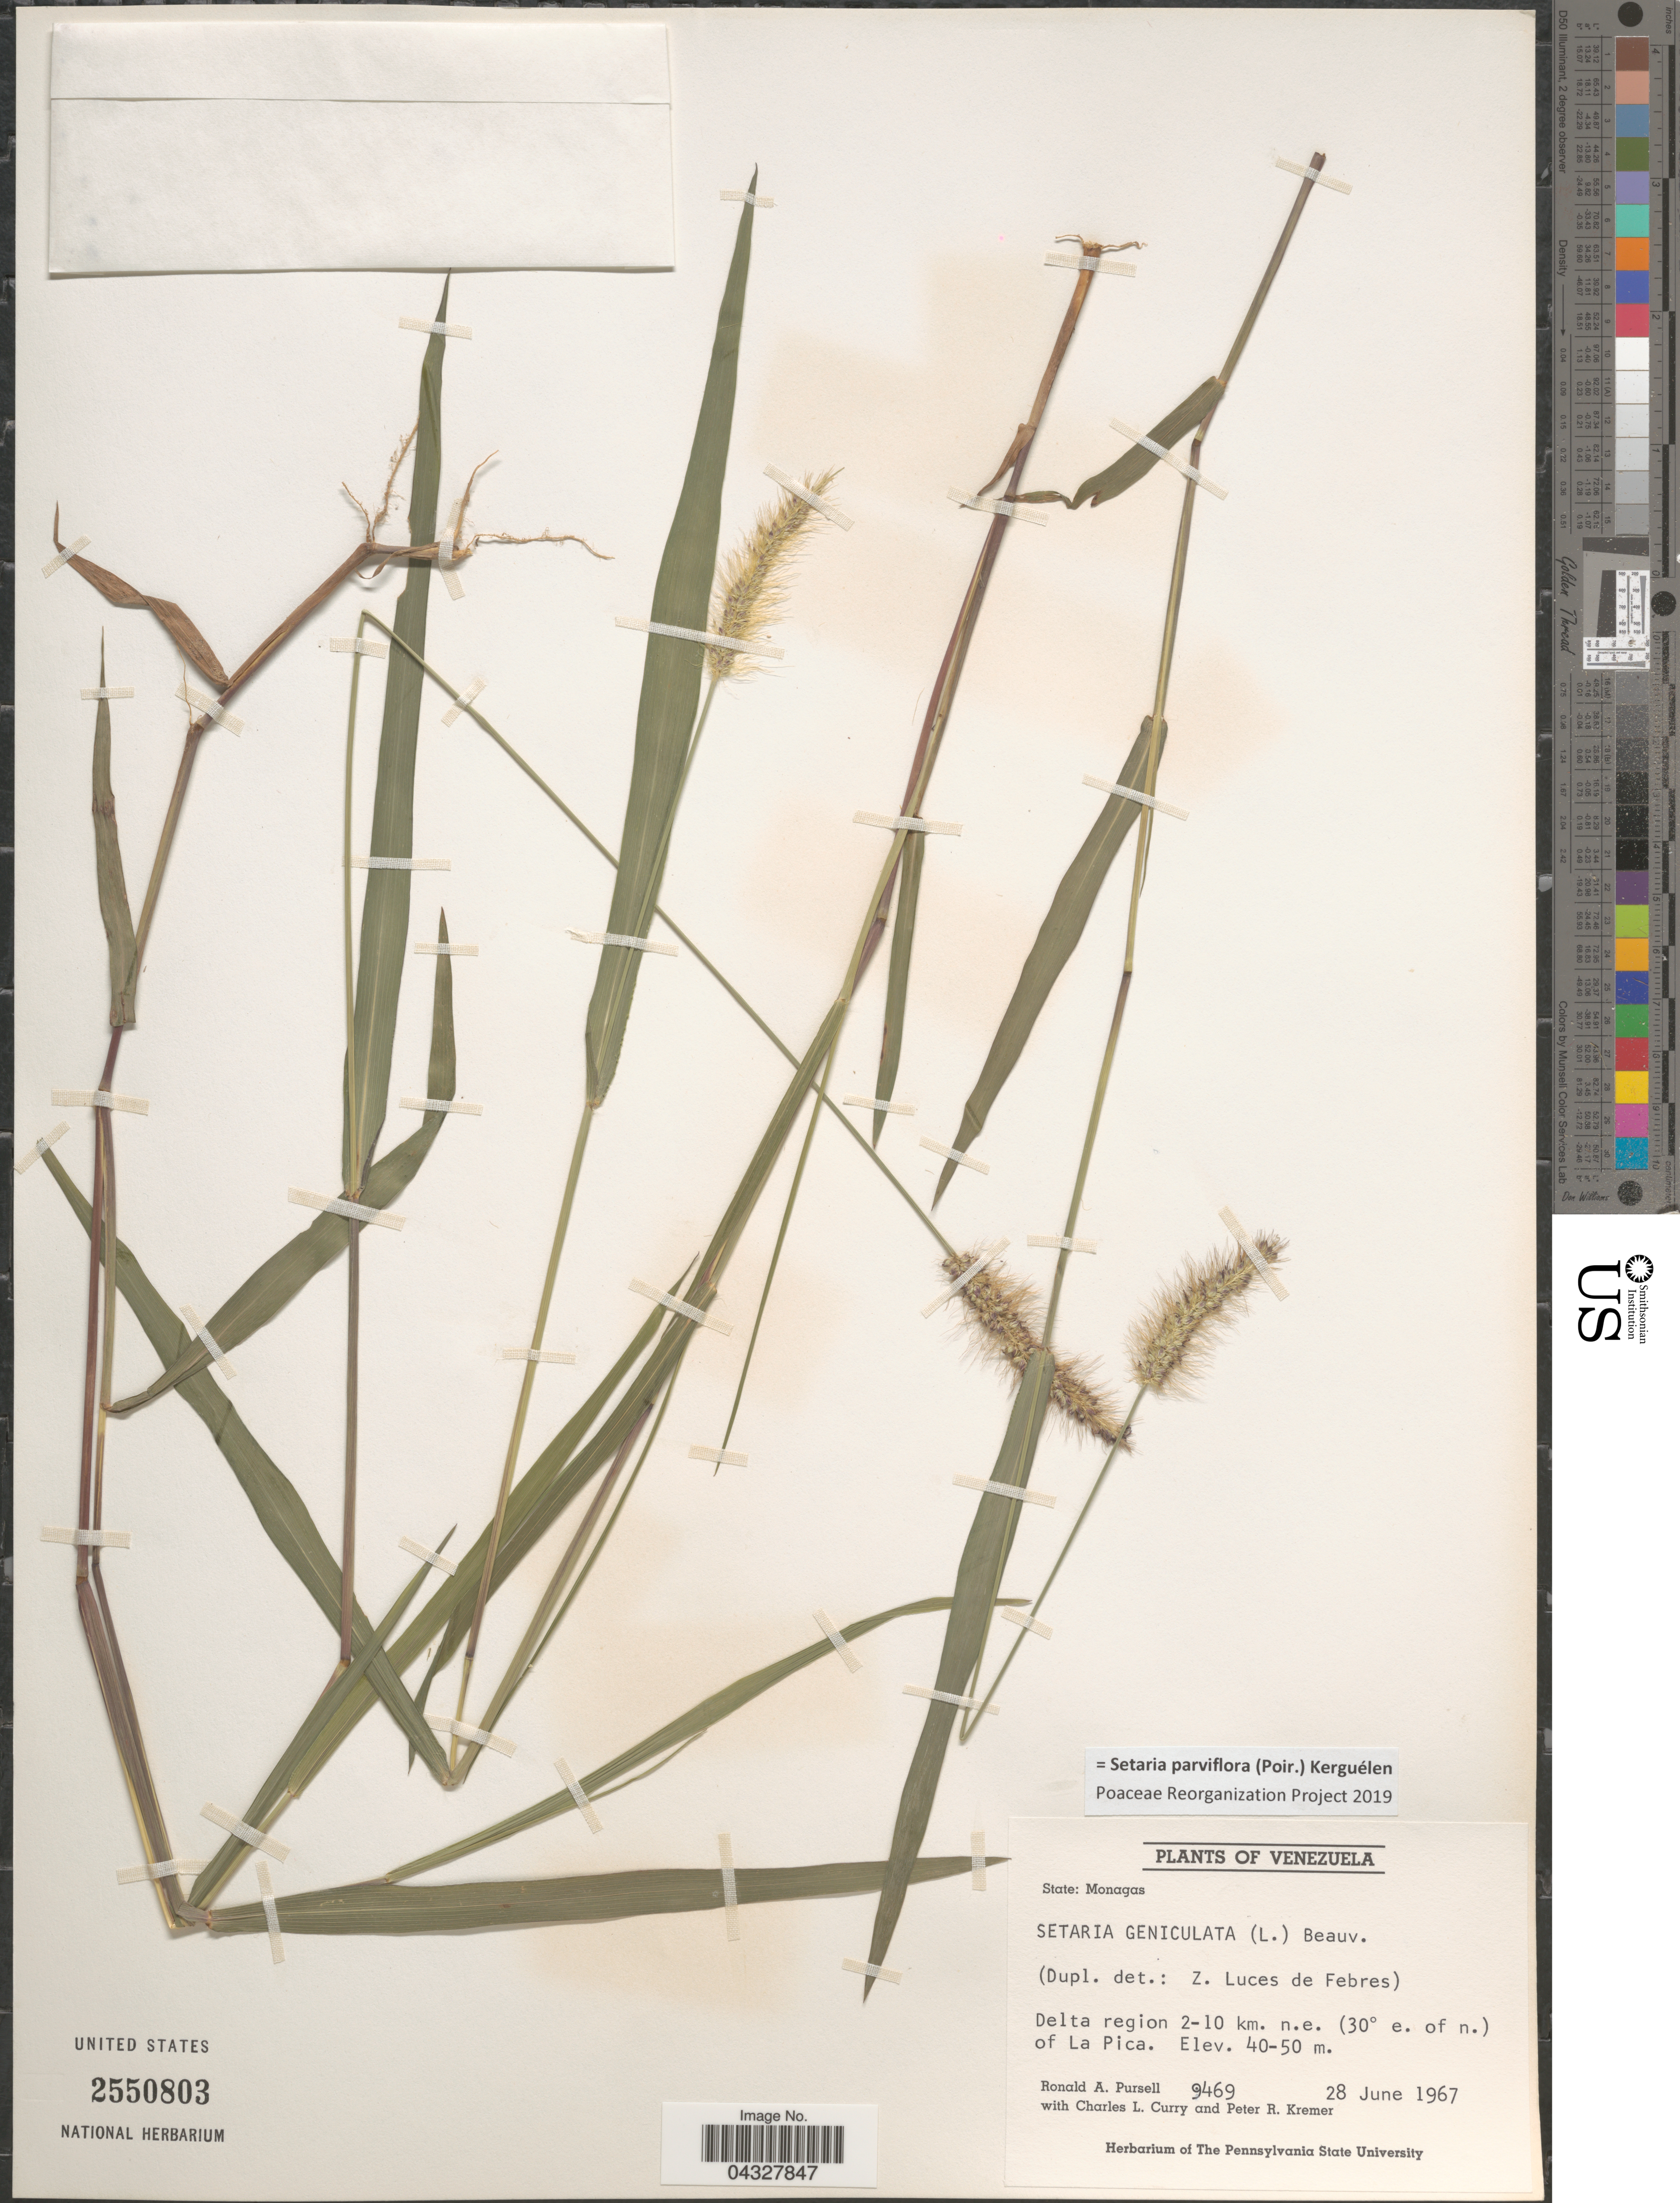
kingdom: Plantae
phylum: Tracheophyta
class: Liliopsida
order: Poales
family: Poaceae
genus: Setaria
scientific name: Setaria parviflora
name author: (Poir.) Kerguélen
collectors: R. A. Pursell, C. L. Curry & P. Kremer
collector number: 9469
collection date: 1967-06-28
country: Venezuela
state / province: Monagas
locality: Delta region 2-10 km. n.e. (30° e. of n.) of La Pica.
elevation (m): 40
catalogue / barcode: US 2550803